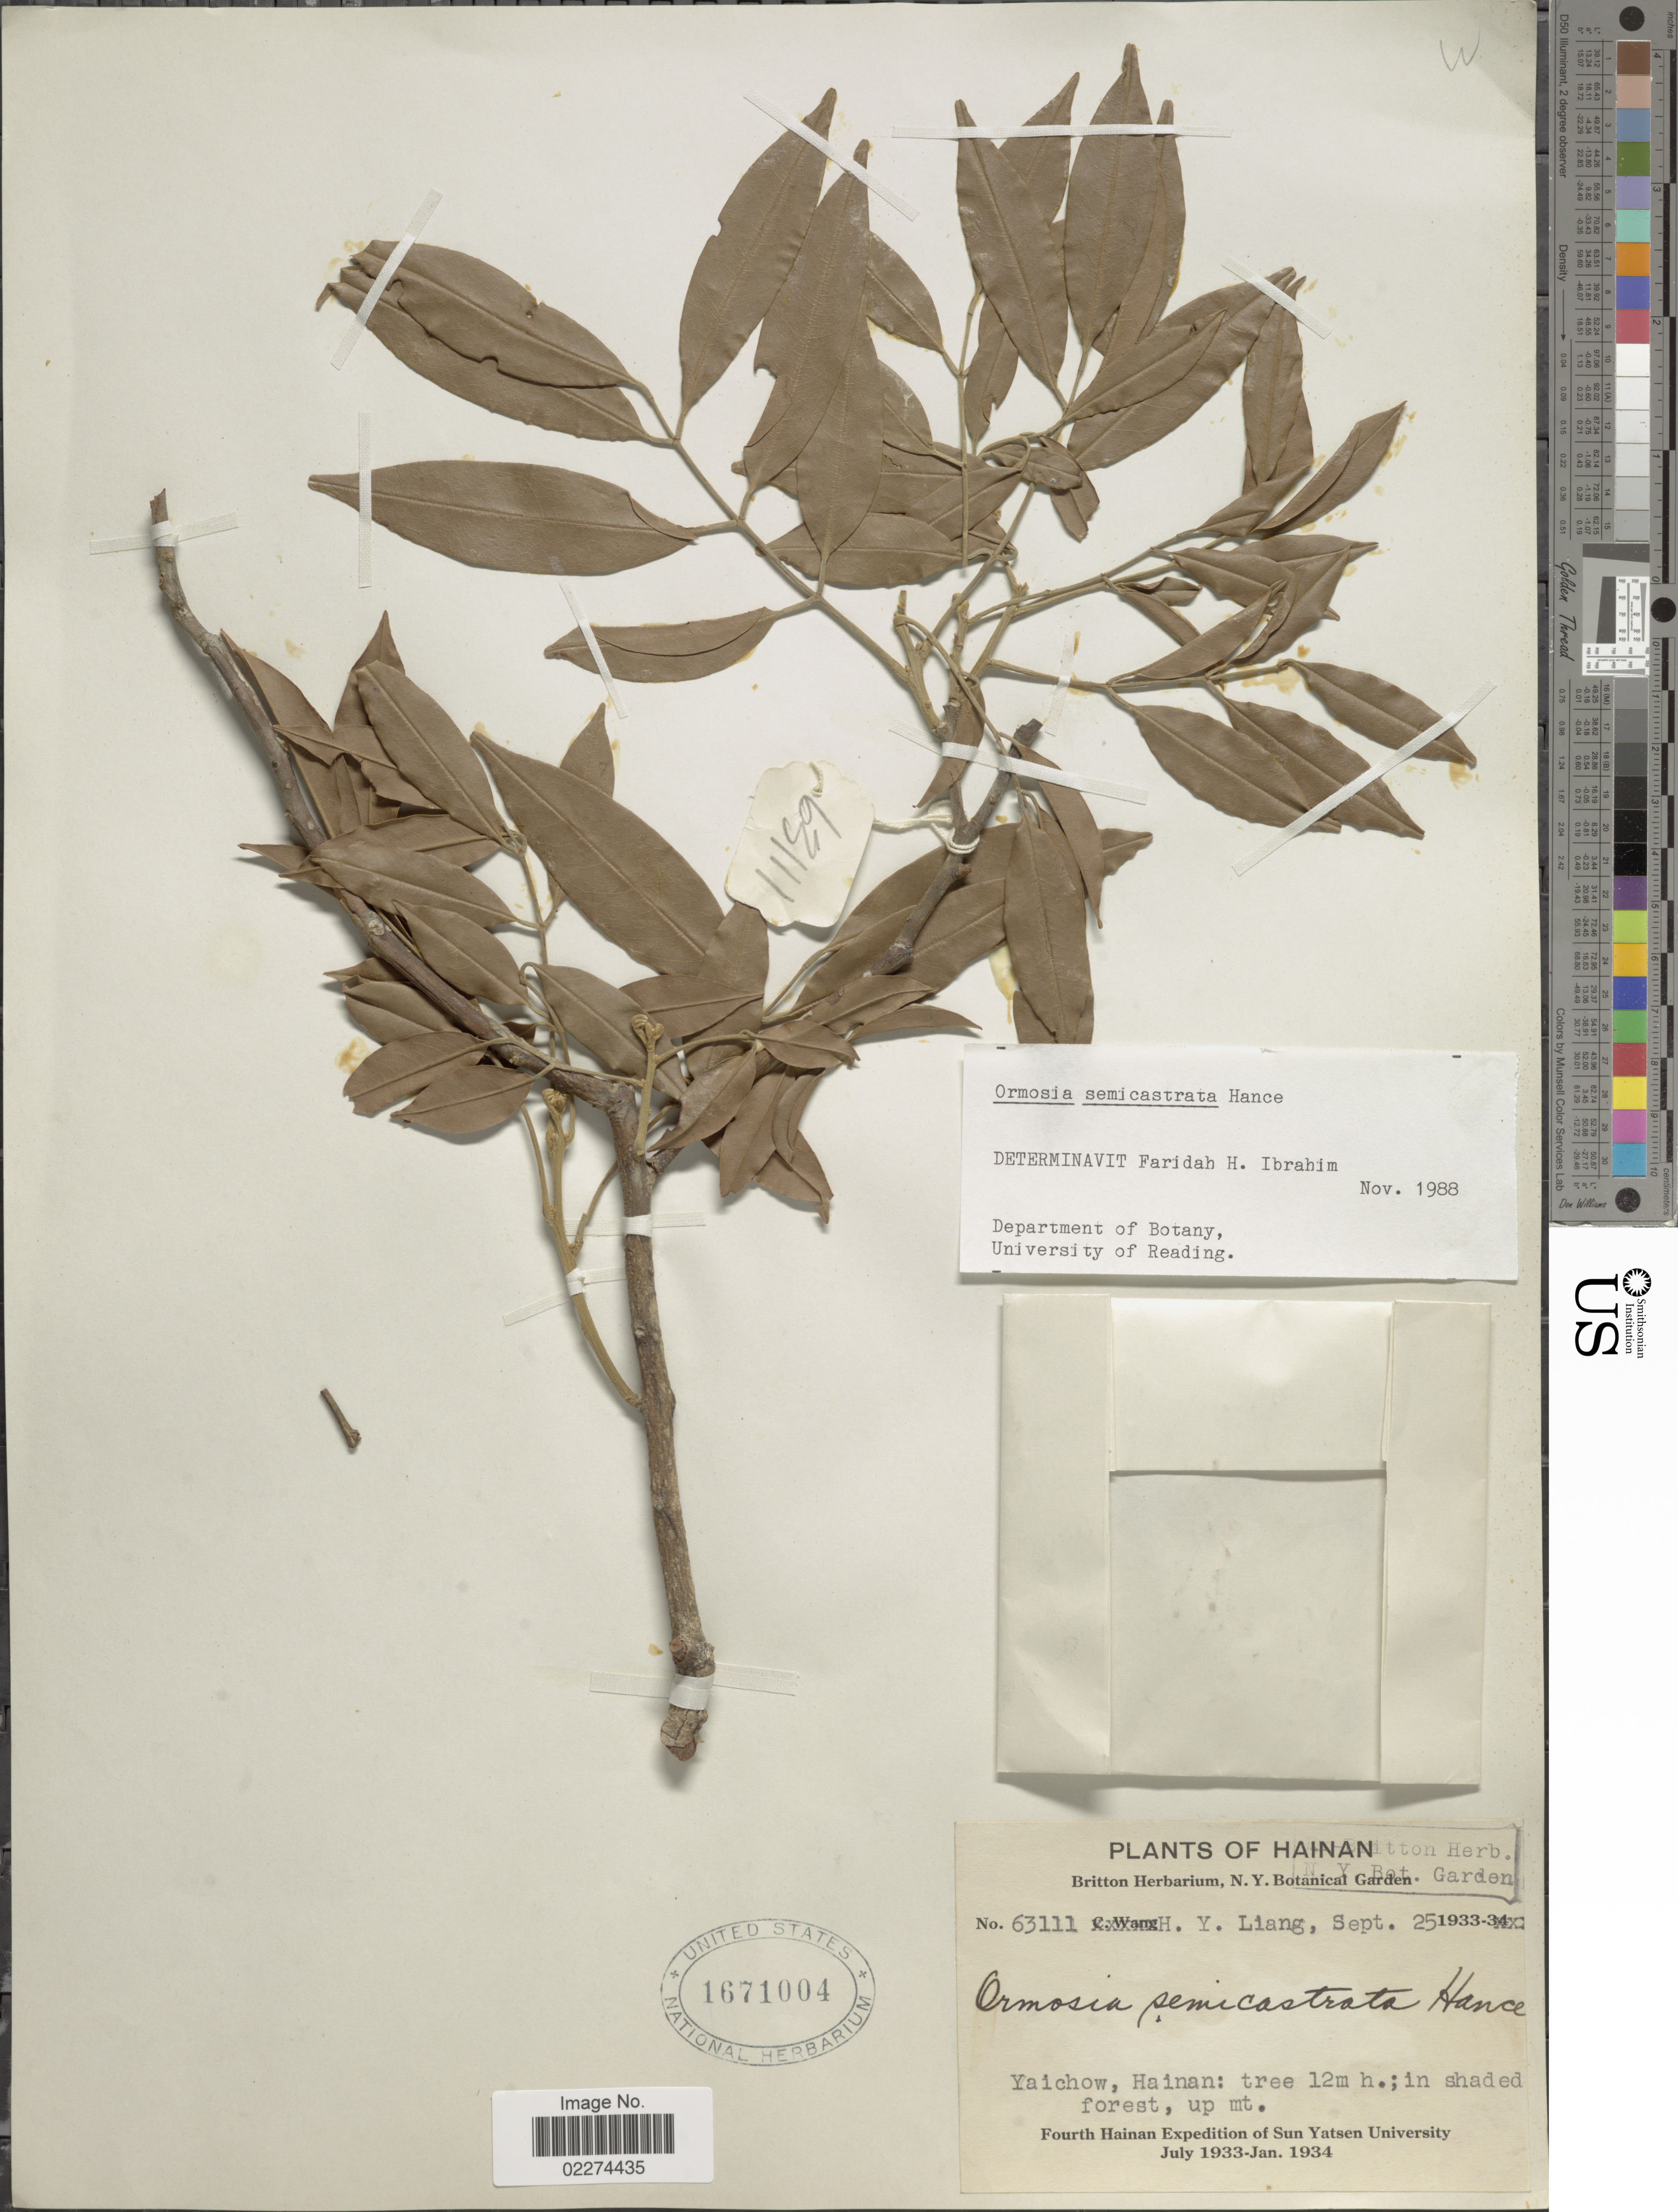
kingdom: Plantae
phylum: Tracheophyta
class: Magnoliopsida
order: Fabales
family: Fabaceae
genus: Ormosia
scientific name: Ormosia semicastrata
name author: Hance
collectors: C. Wang & H. Y. Liang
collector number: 63111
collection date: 1933-09-25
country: China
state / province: Hainan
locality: Hainan, Yaichow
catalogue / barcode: US 1671004